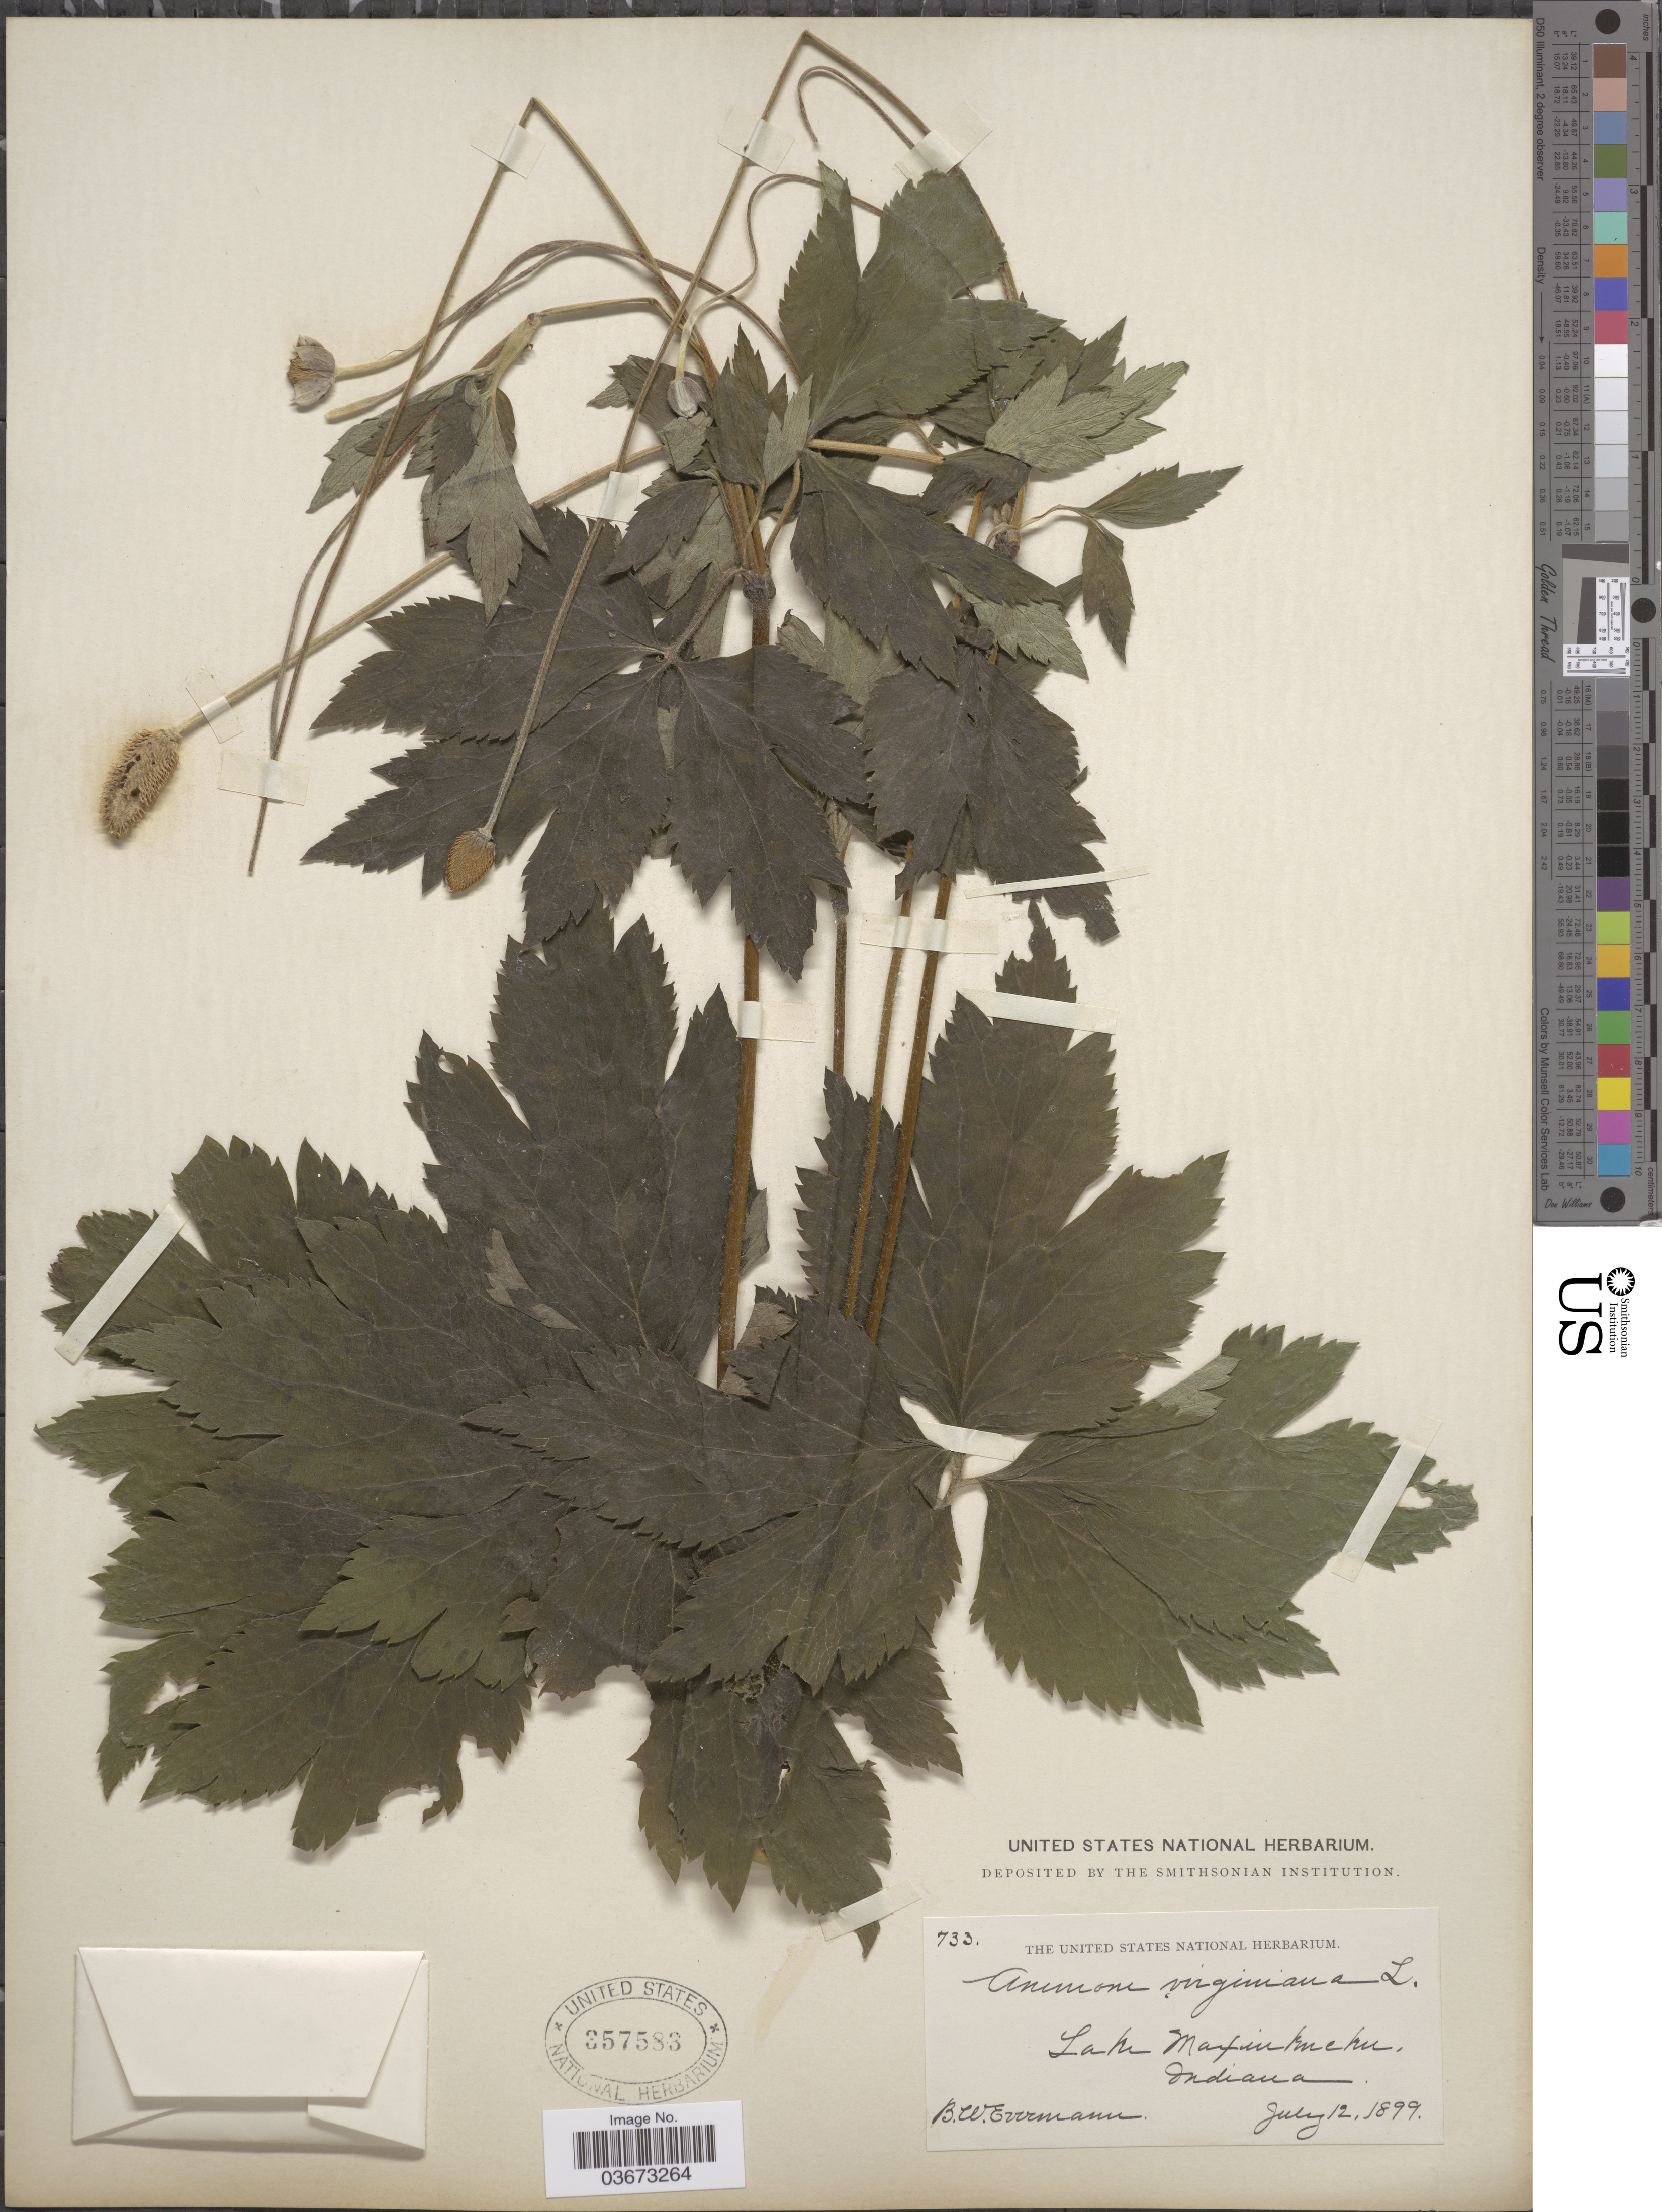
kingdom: Plantae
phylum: Tracheophyta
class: Magnoliopsida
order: Ranunculales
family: Ranunculaceae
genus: Anemone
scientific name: Anemone virginiana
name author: L.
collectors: B. W. Evermann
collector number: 733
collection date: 1899-07-12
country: United States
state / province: Indiana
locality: Lake Maxinkuckee.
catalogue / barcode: US 357583